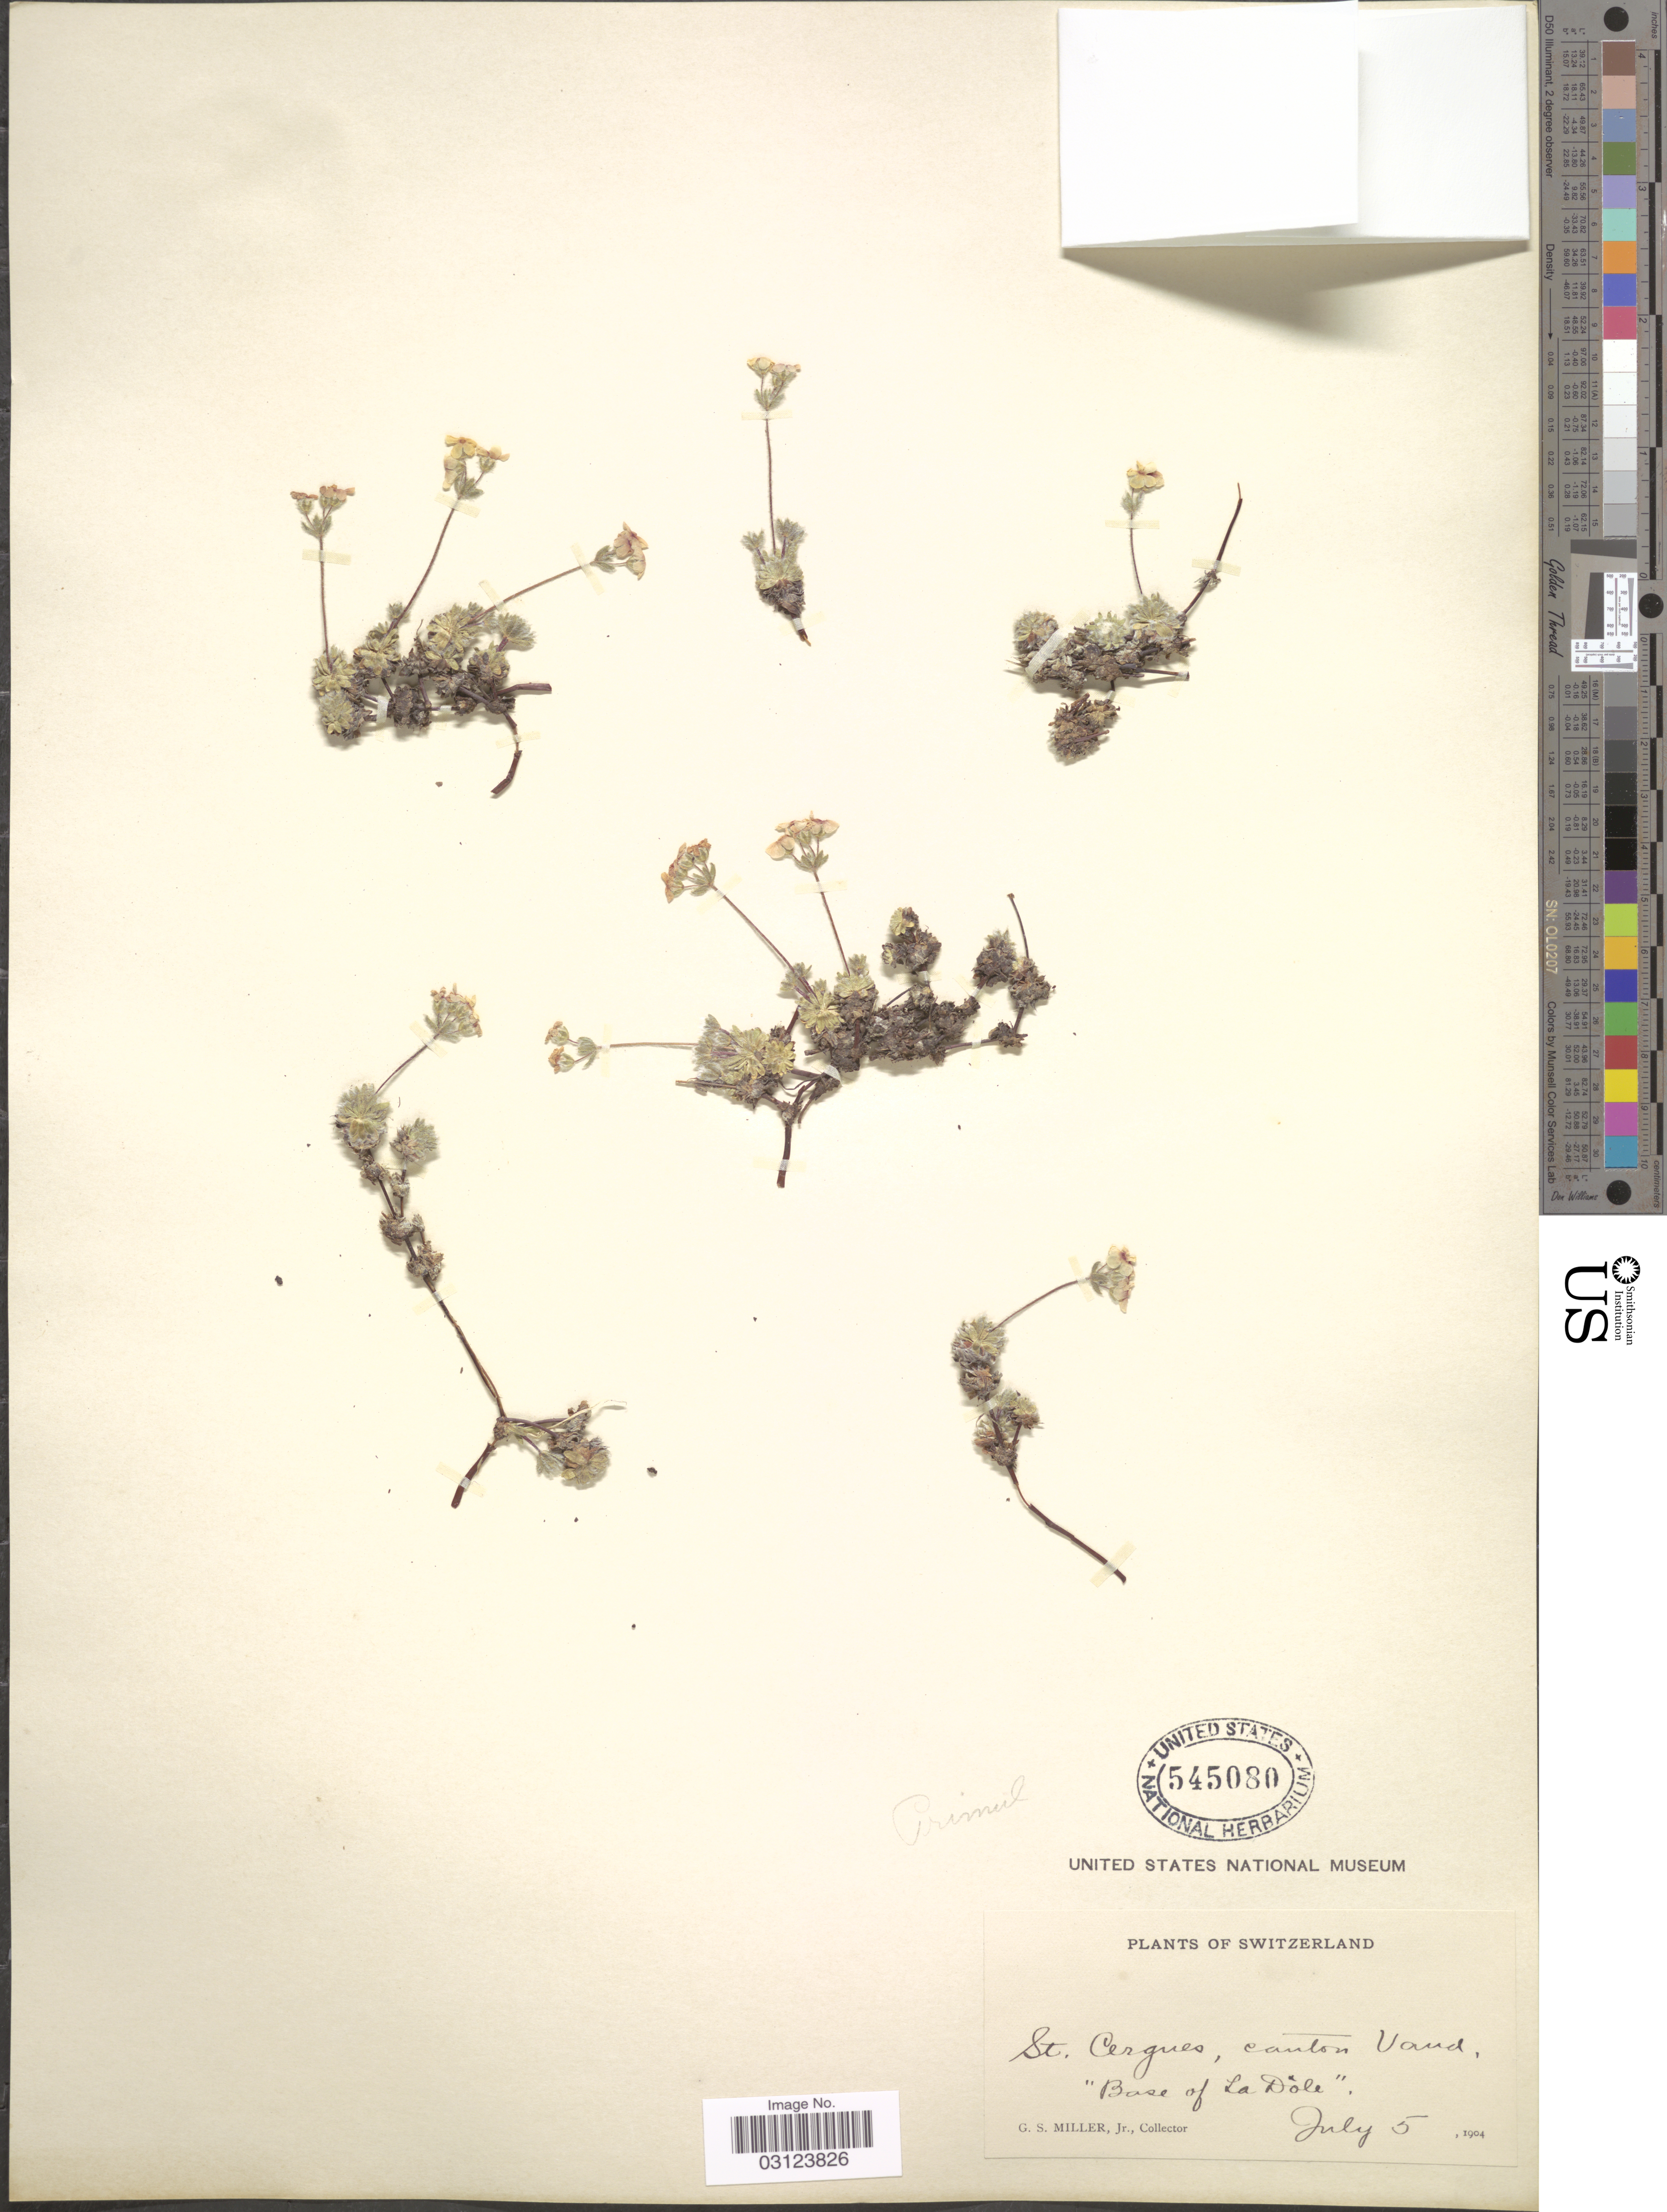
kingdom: Plantae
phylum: Tracheophyta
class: Magnoliopsida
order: Ericales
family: Primulaceae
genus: Androsace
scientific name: Androsace sp.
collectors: G. S. Miller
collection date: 1904-07-05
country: Switzerland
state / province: Vaud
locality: St. Cergues, canton Vaud, "Base of La Dole".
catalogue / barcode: US 545080